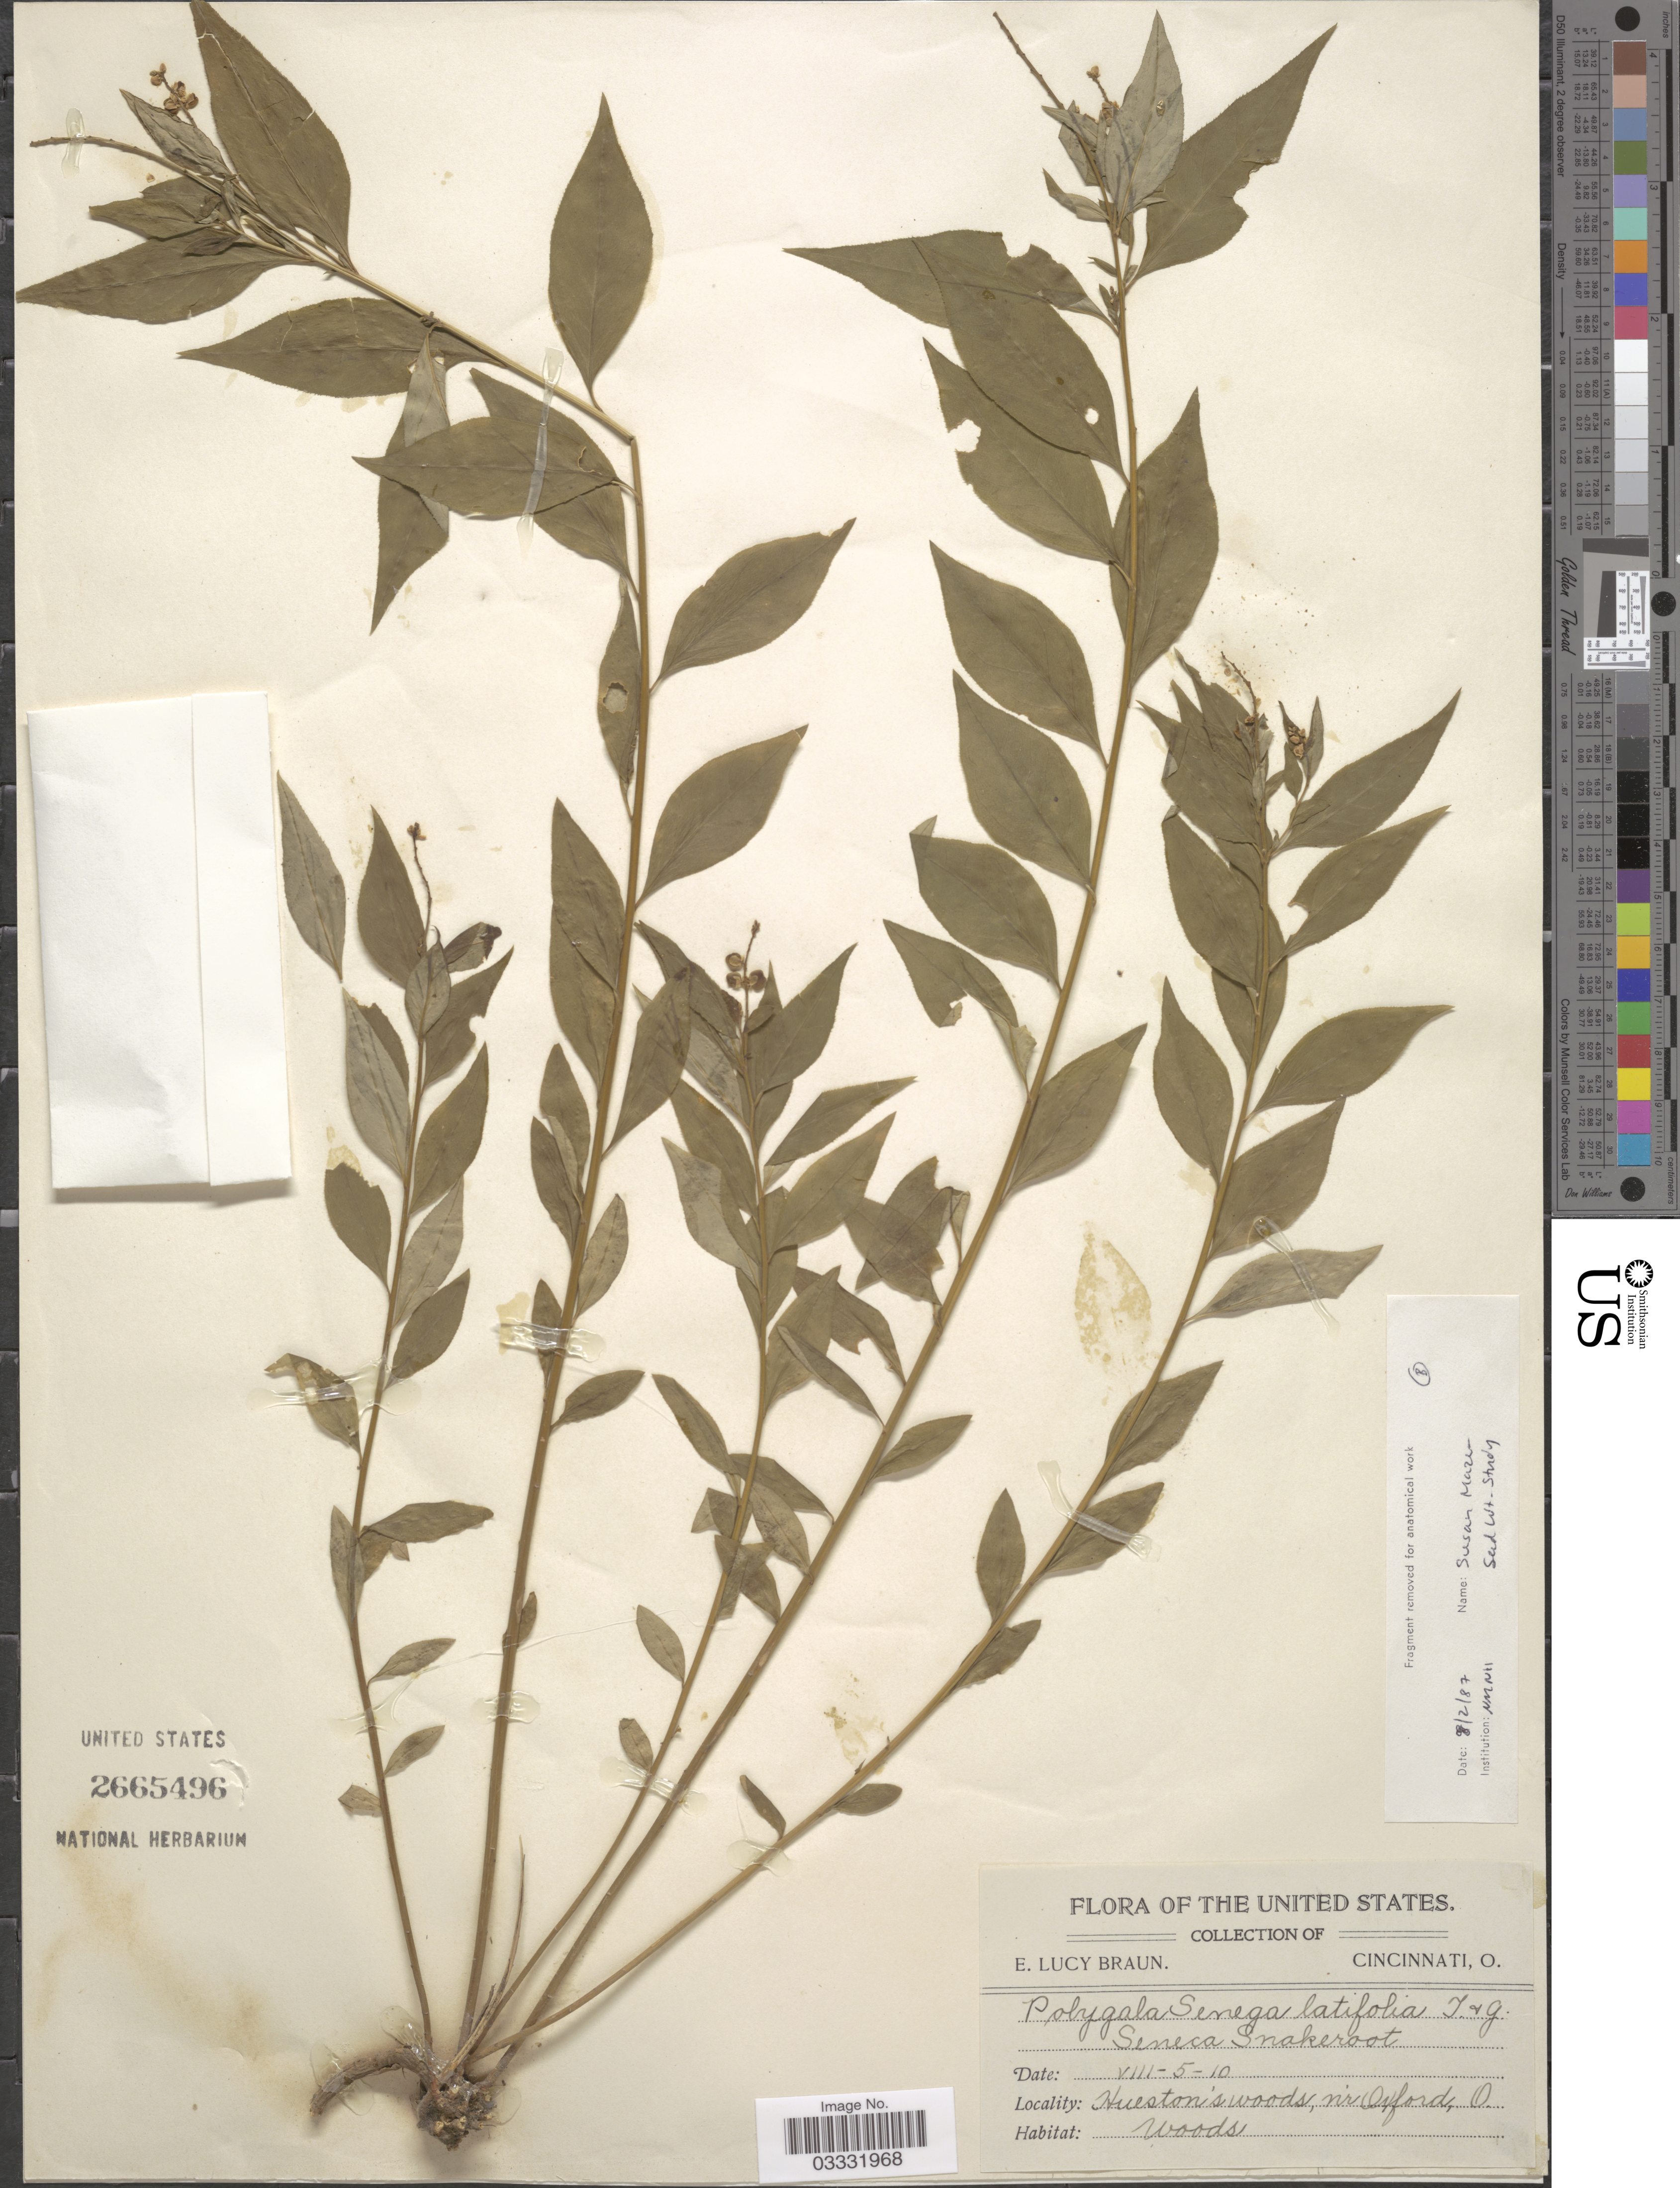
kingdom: Plantae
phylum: Tracheophyta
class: Magnoliopsida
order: Fabales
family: Polygalaceae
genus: Polygala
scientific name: Polygala senega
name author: L.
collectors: E. L. Braun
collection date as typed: Transcribed d/m/y: 5/8/10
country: United States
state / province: Ohio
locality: Hueston's woods, n'r Oxford.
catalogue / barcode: US 2665496